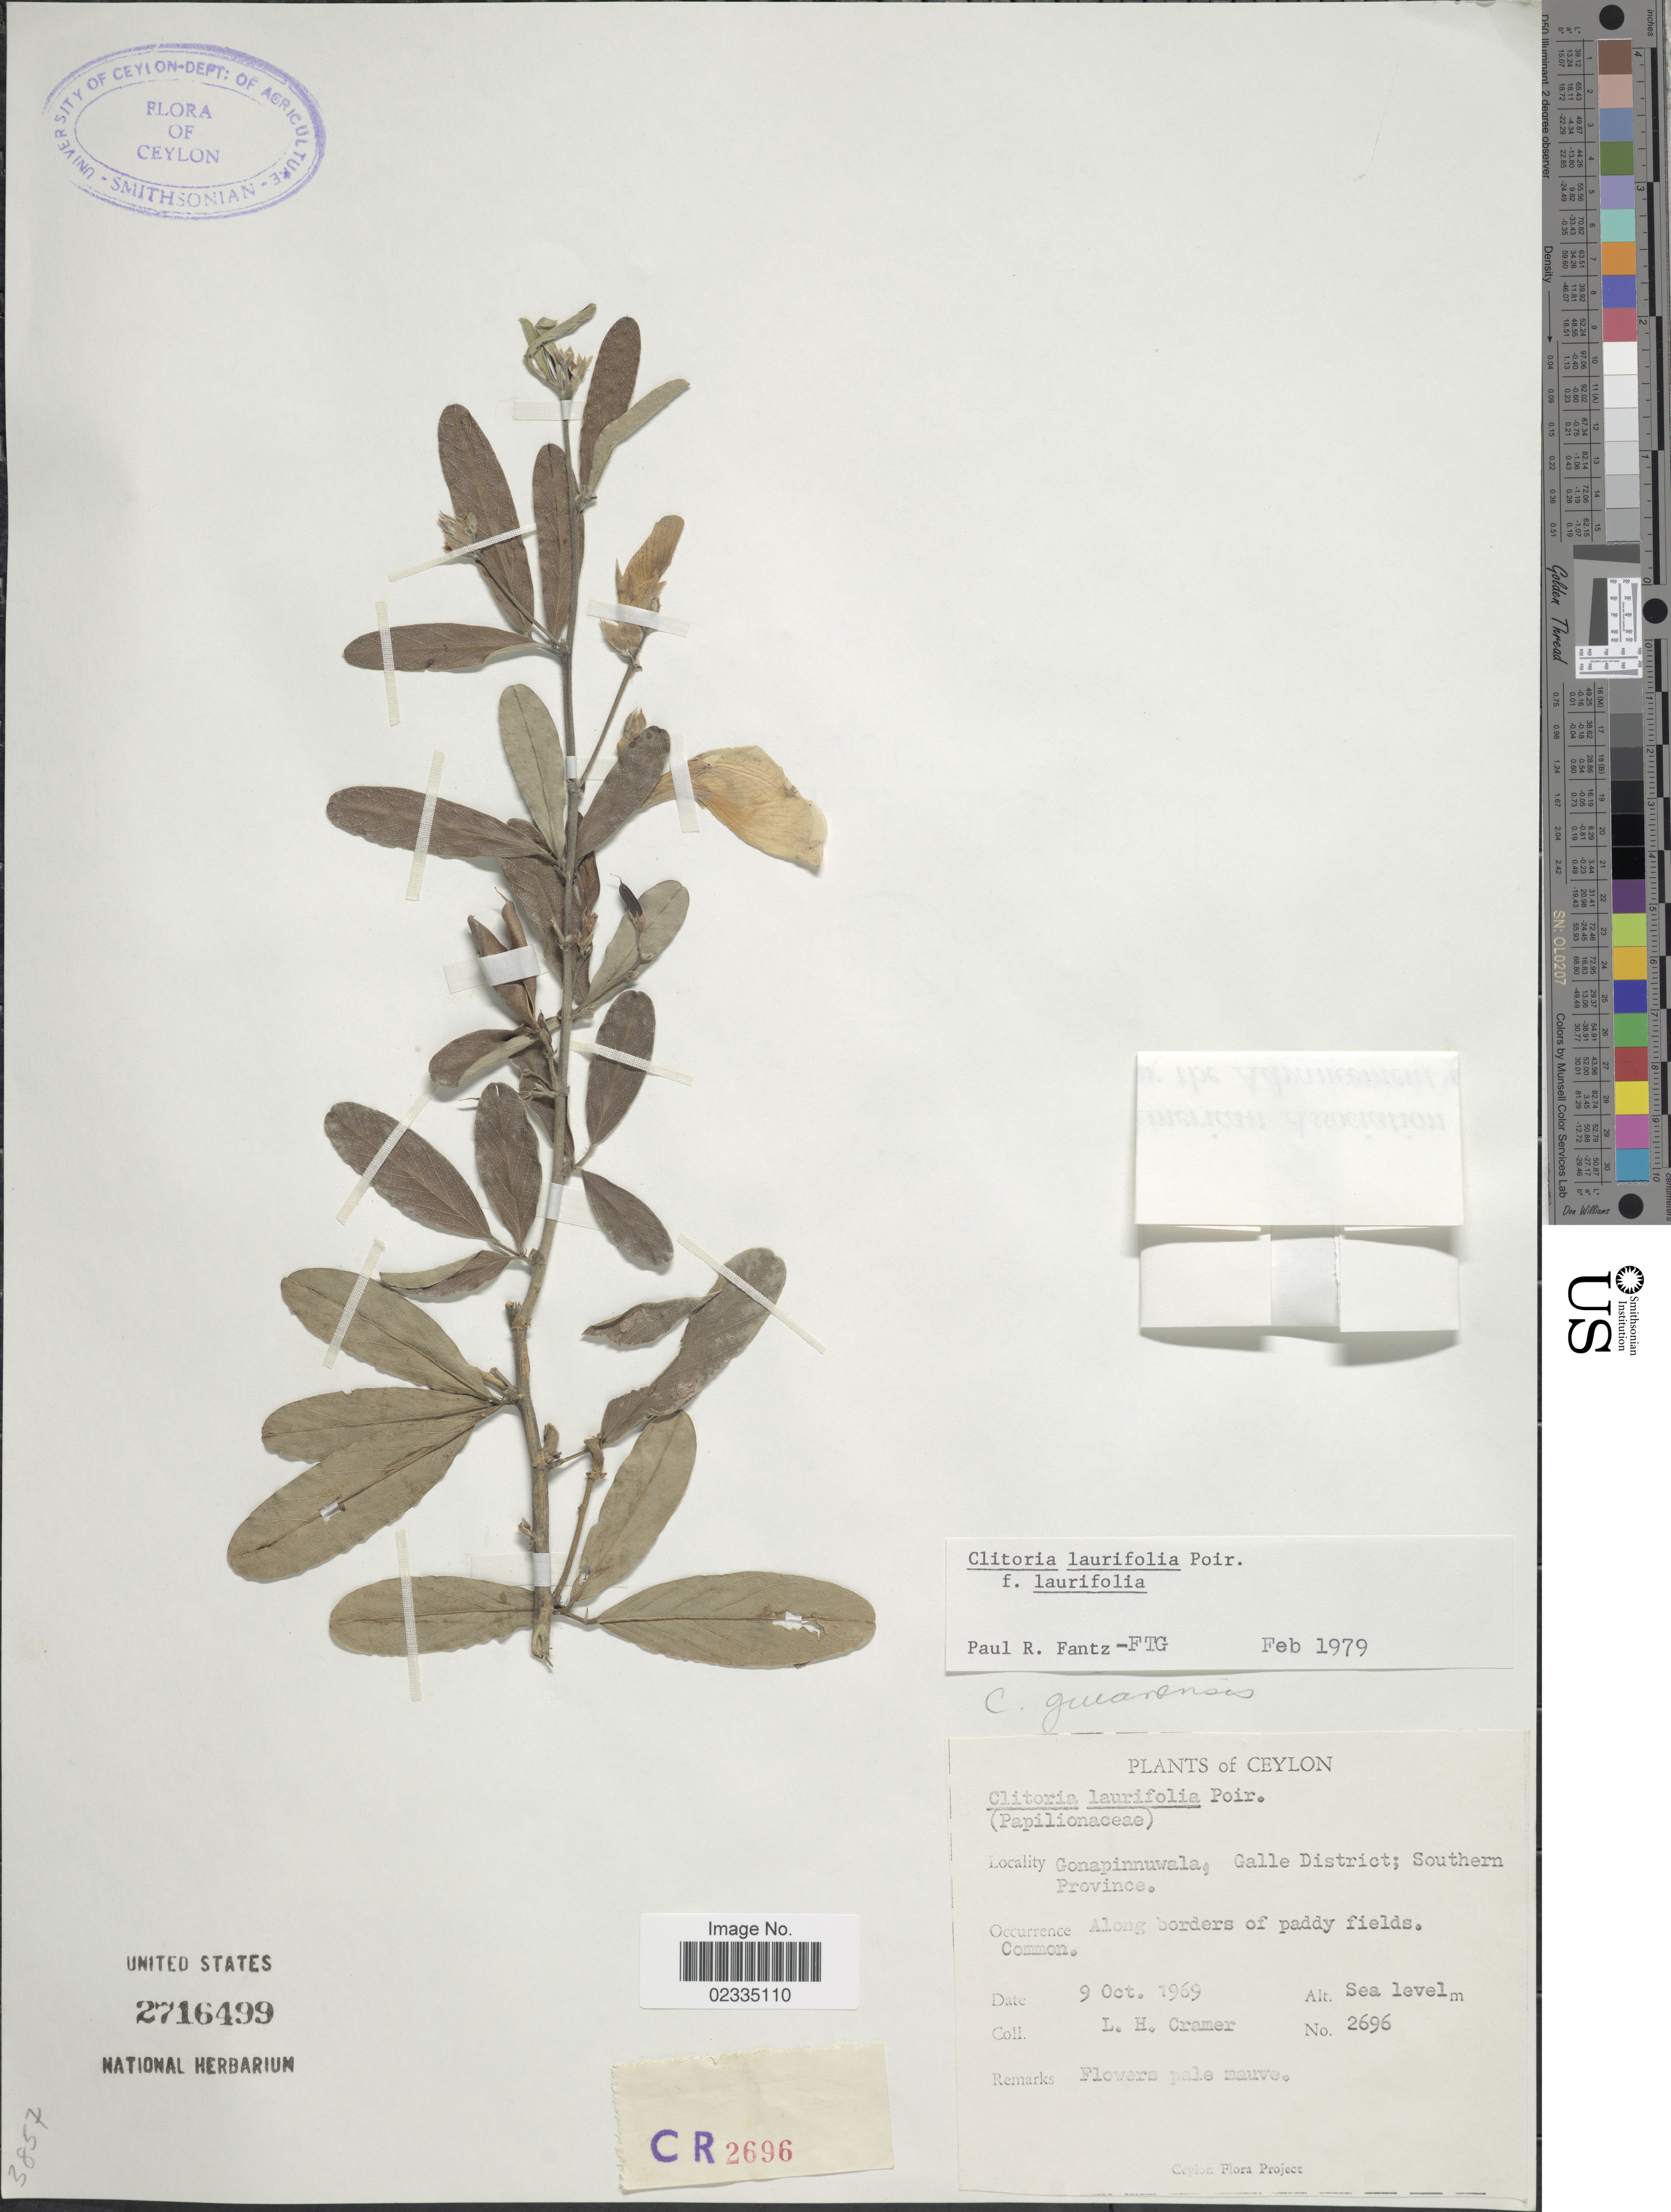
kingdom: Plantae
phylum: Tracheophyta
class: Magnoliopsida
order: Fabales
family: Fabaceae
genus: Clitoria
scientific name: Clitoria laurifolia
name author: Poir.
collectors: L. H. Cramer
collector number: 2696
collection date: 1969-10-09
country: Sri Lanka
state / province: Southern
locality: Ceylon, Gonapinnuwala, Galle District; Along borders of paddy fields. Common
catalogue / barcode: US 2716499